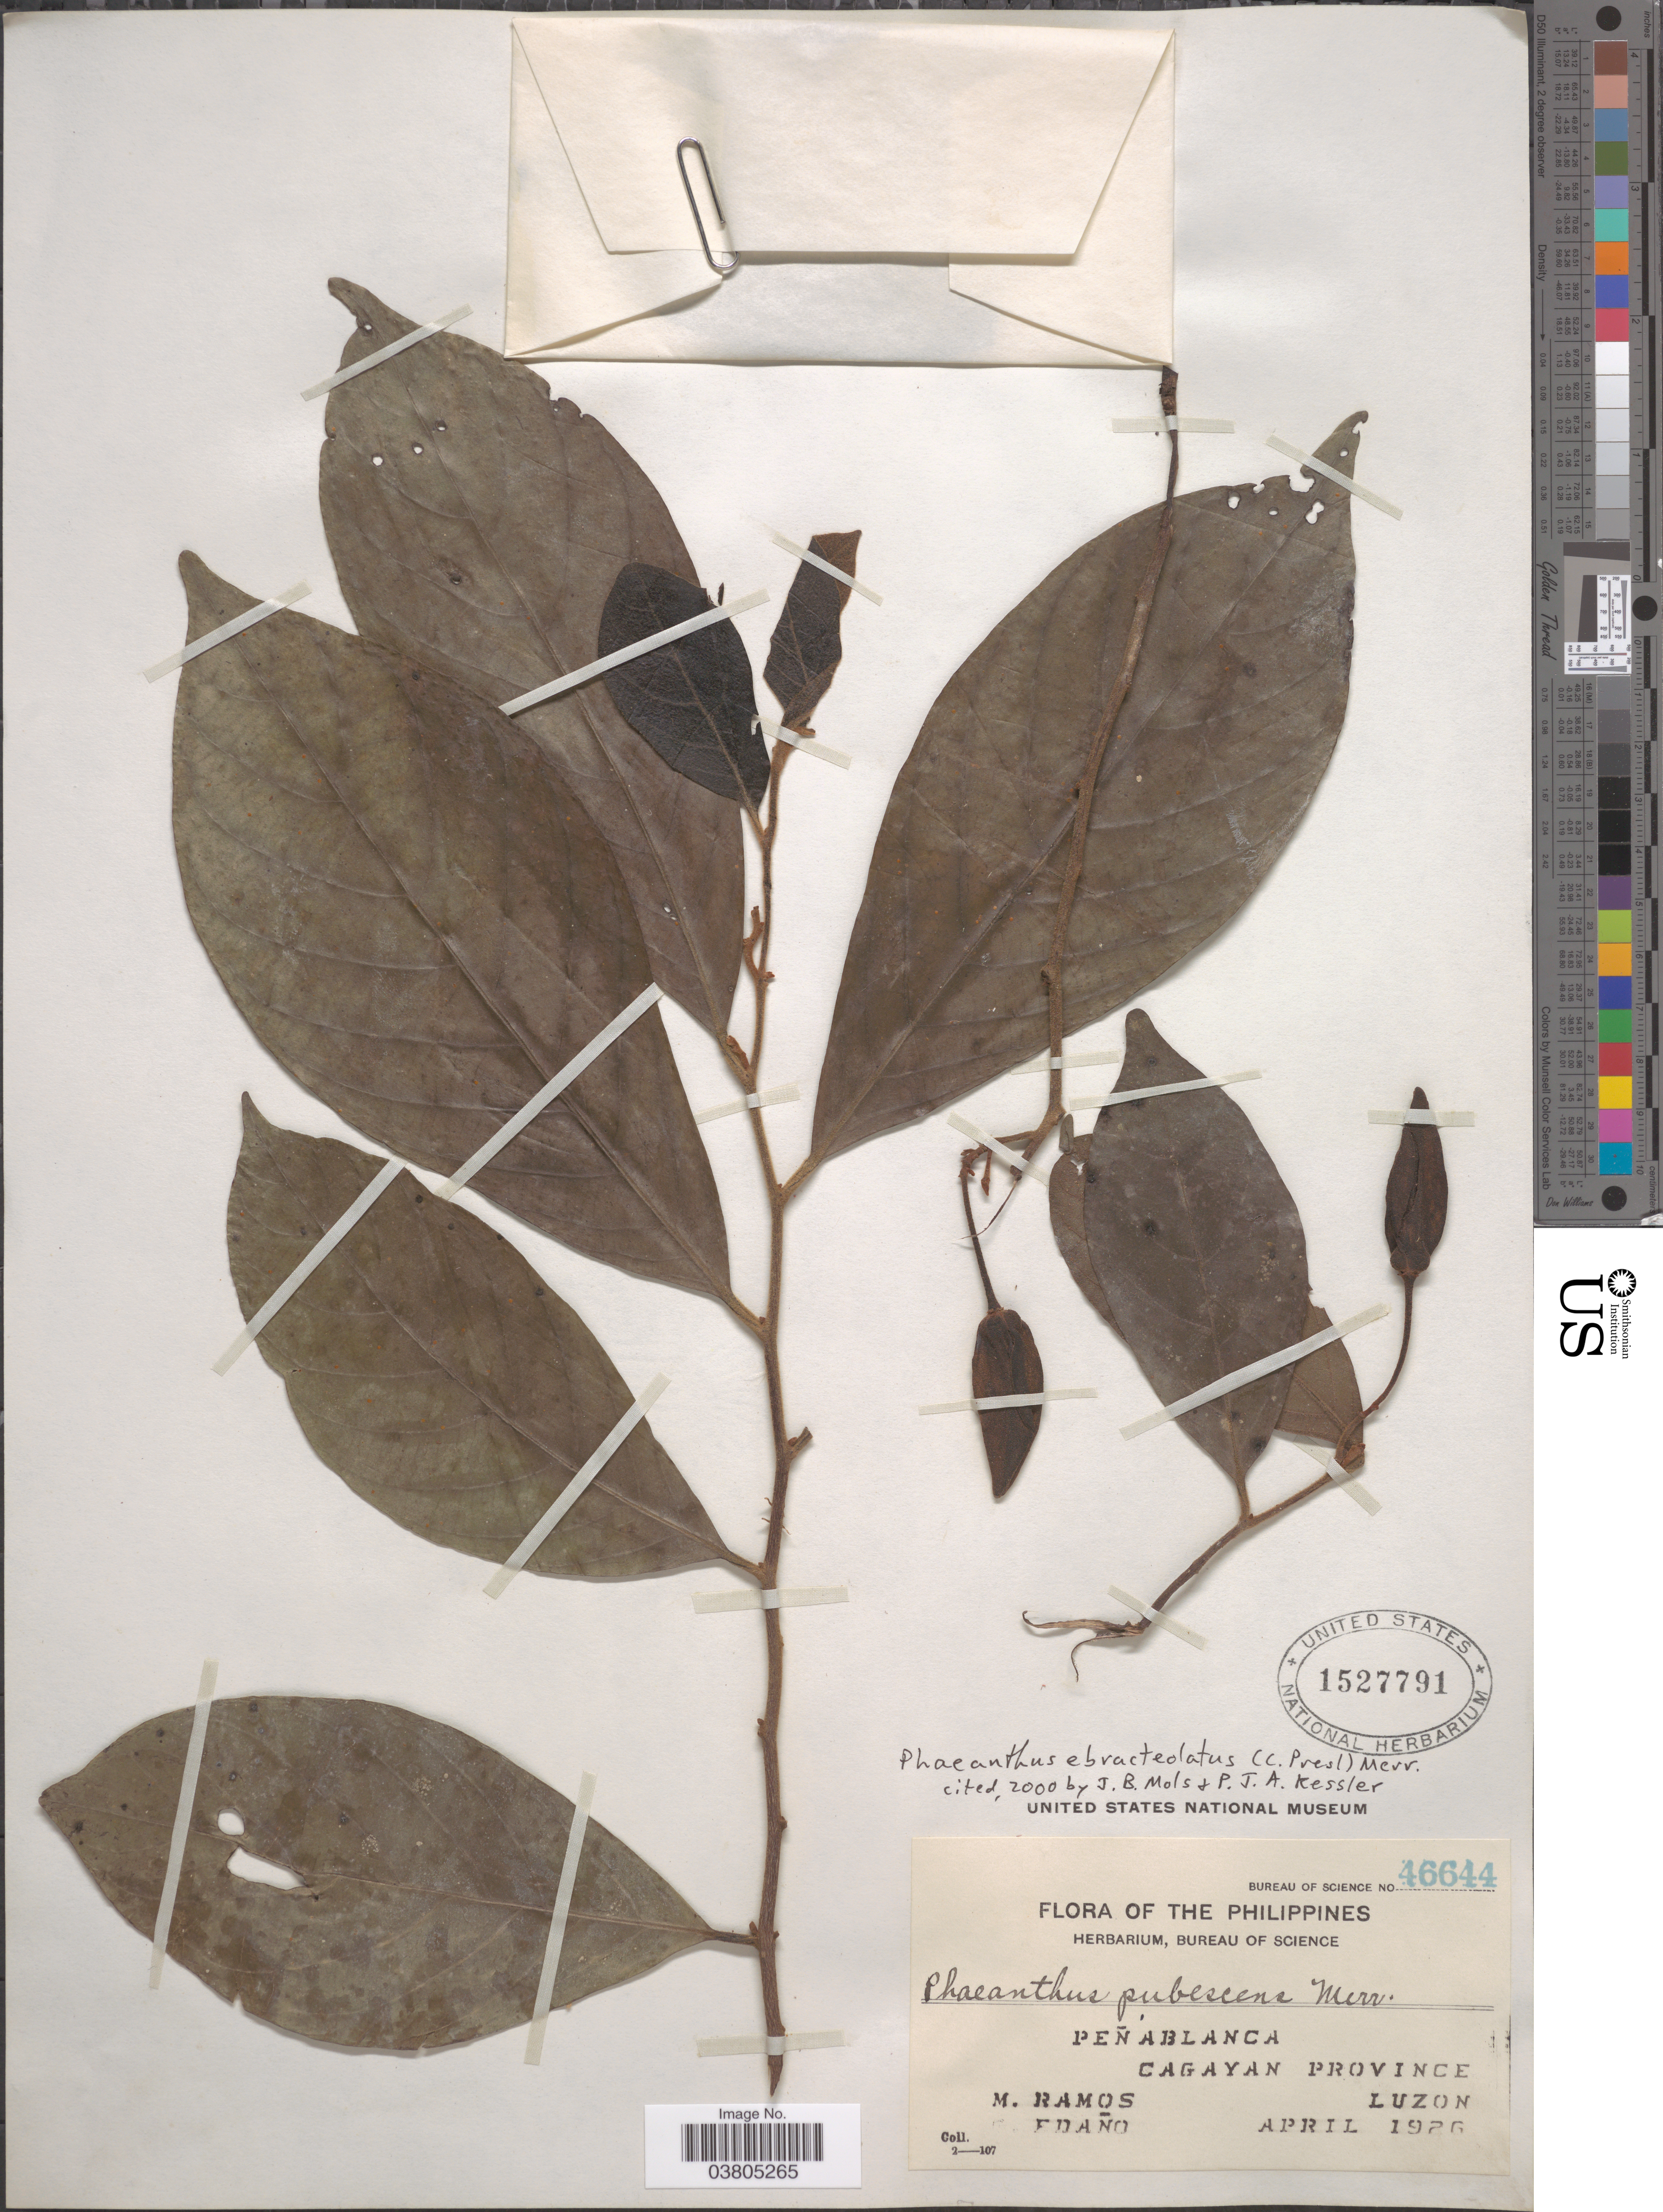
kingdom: Plantae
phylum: Tracheophyta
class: Magnoliopsida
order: Magnoliales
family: Annonaceae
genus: Phaeanthus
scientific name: Phaeanthus ebracteolatus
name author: (C. Presl) Merr.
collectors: M. Ramos & G. Edaño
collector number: Bureau of Science 46644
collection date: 1926-04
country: Philippines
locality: Peñablanca. Cagayan Province. Luzon.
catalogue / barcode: US 1527791